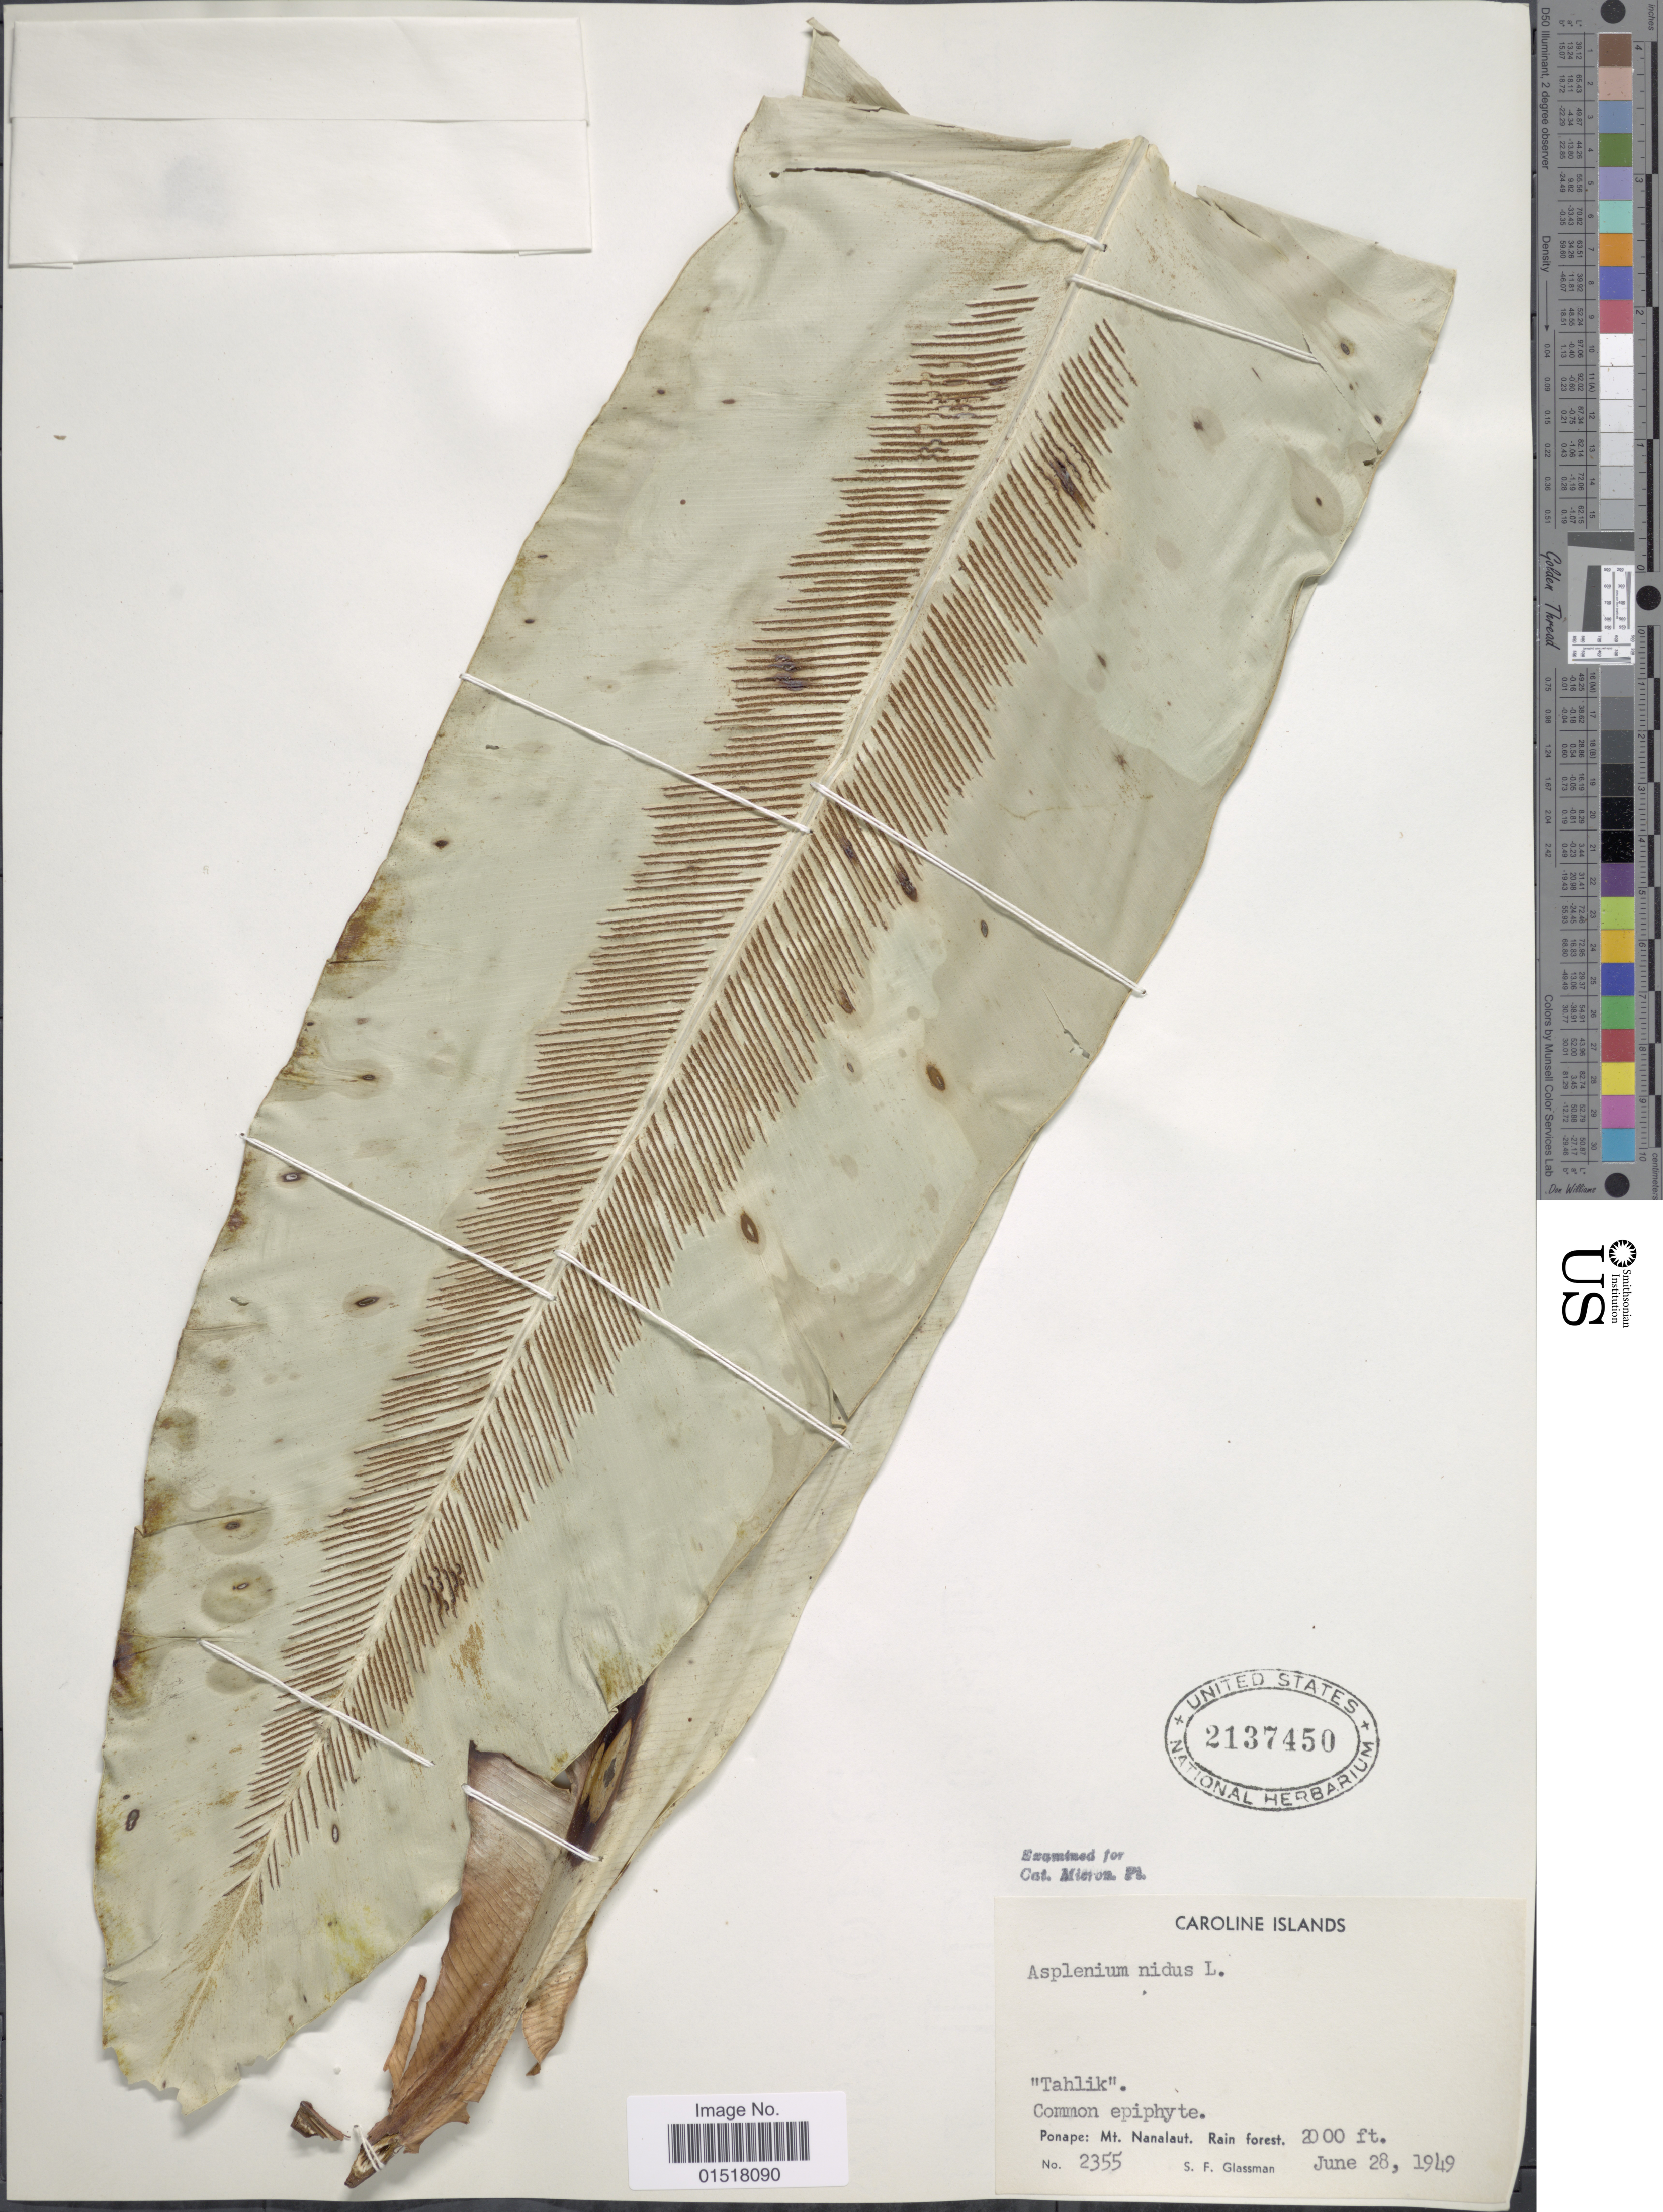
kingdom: Plantae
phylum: Tracheophyta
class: Polypodiopsida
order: Polypodiales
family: Aspleniaceae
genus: Asplenium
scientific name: Asplenium nidus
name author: L.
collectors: S. F. Glassman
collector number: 2355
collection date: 1949-06-28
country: Micronesia, Federated States of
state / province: Pohnpei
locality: Caroline Islands. Pobape: Mt. Nanalaut.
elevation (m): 610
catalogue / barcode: US 2137450